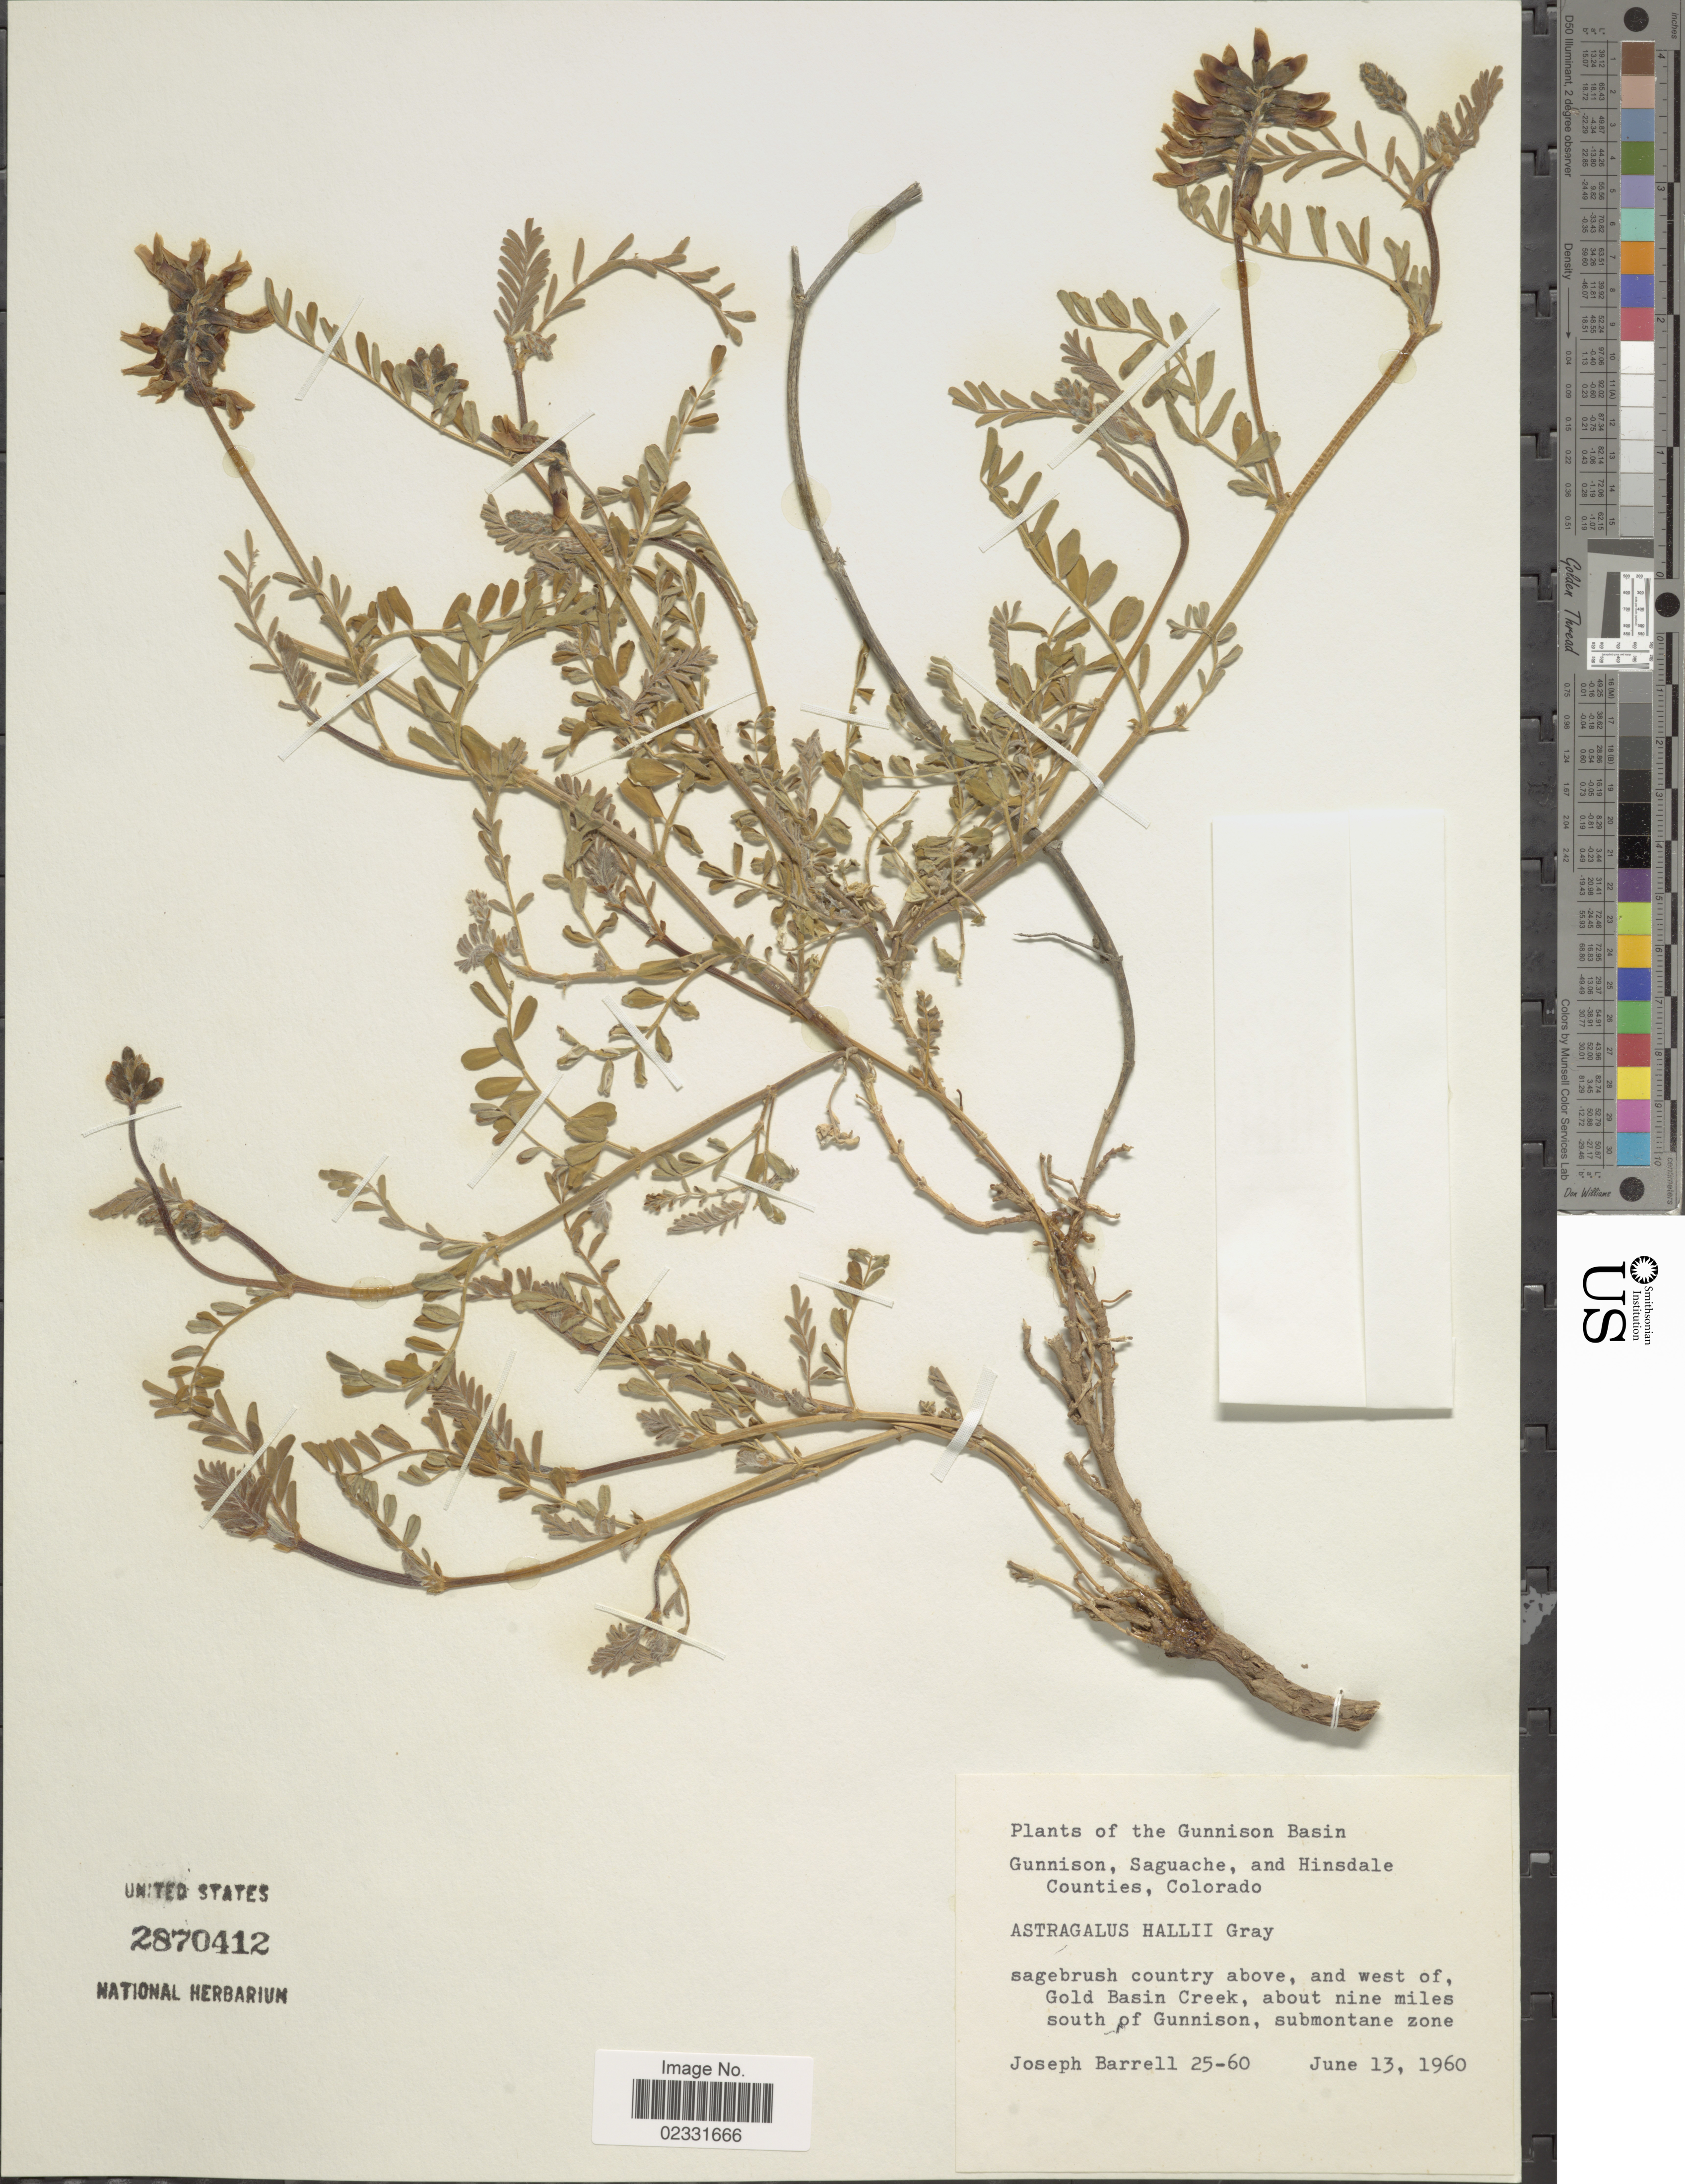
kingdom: Plantae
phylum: Tracheophyta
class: Magnoliopsida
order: Fabales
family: Fabaceae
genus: Astragalus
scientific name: Astragalus hallii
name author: A. Gray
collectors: J. Barrell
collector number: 25-60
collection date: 1960-06-13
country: United States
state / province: Colorado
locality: The Gunnison Basin Gunnison, Saguache, and Hinsdale Counties, Colorado, sagebrush country above, and west of, Gold Basin Creek, about nine miles south of Gunnison, submontane zone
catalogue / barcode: US 2870412